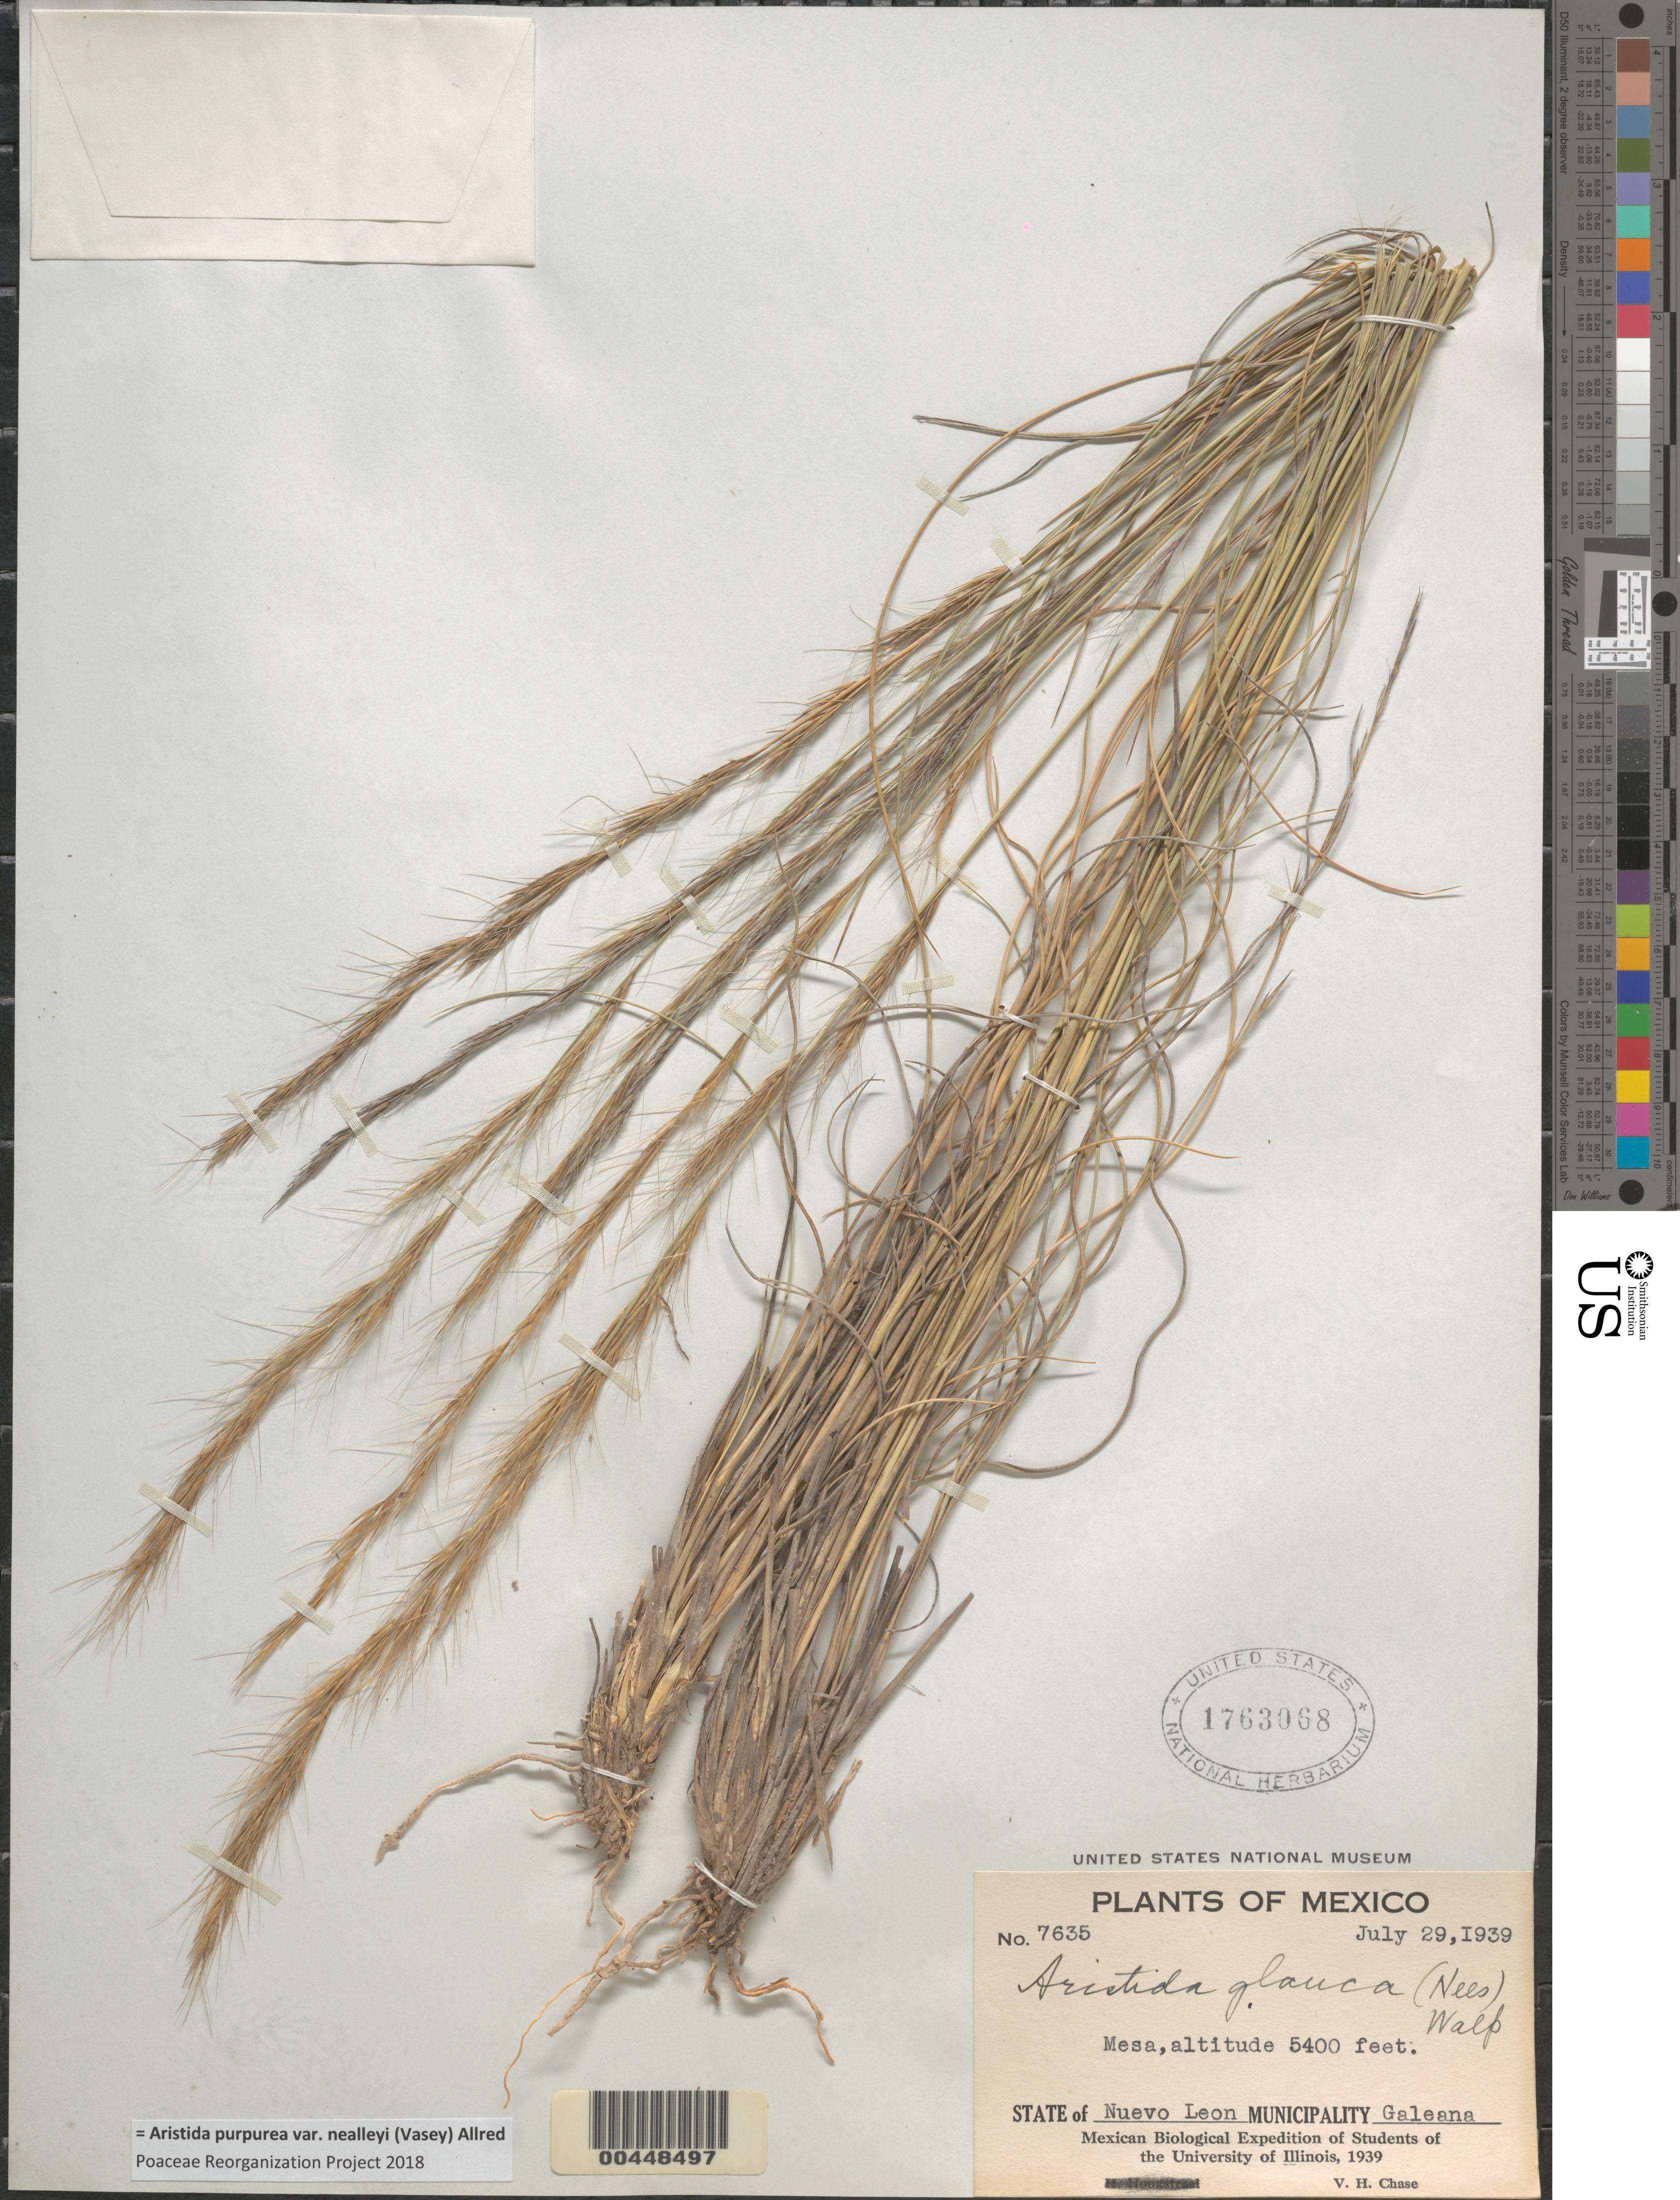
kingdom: Plantae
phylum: Tracheophyta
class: Liliopsida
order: Poales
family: Poaceae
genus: Aristida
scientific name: Aristida purpurea var. nealleyi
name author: (Vasey) Allred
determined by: Poaceae Reorganization Project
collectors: V. H. Chase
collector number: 7635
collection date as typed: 29 Jul 1939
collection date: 1939-07-29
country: Mexico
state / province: Nuevo León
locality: Municipality Galeana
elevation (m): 1646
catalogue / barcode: US 1763068